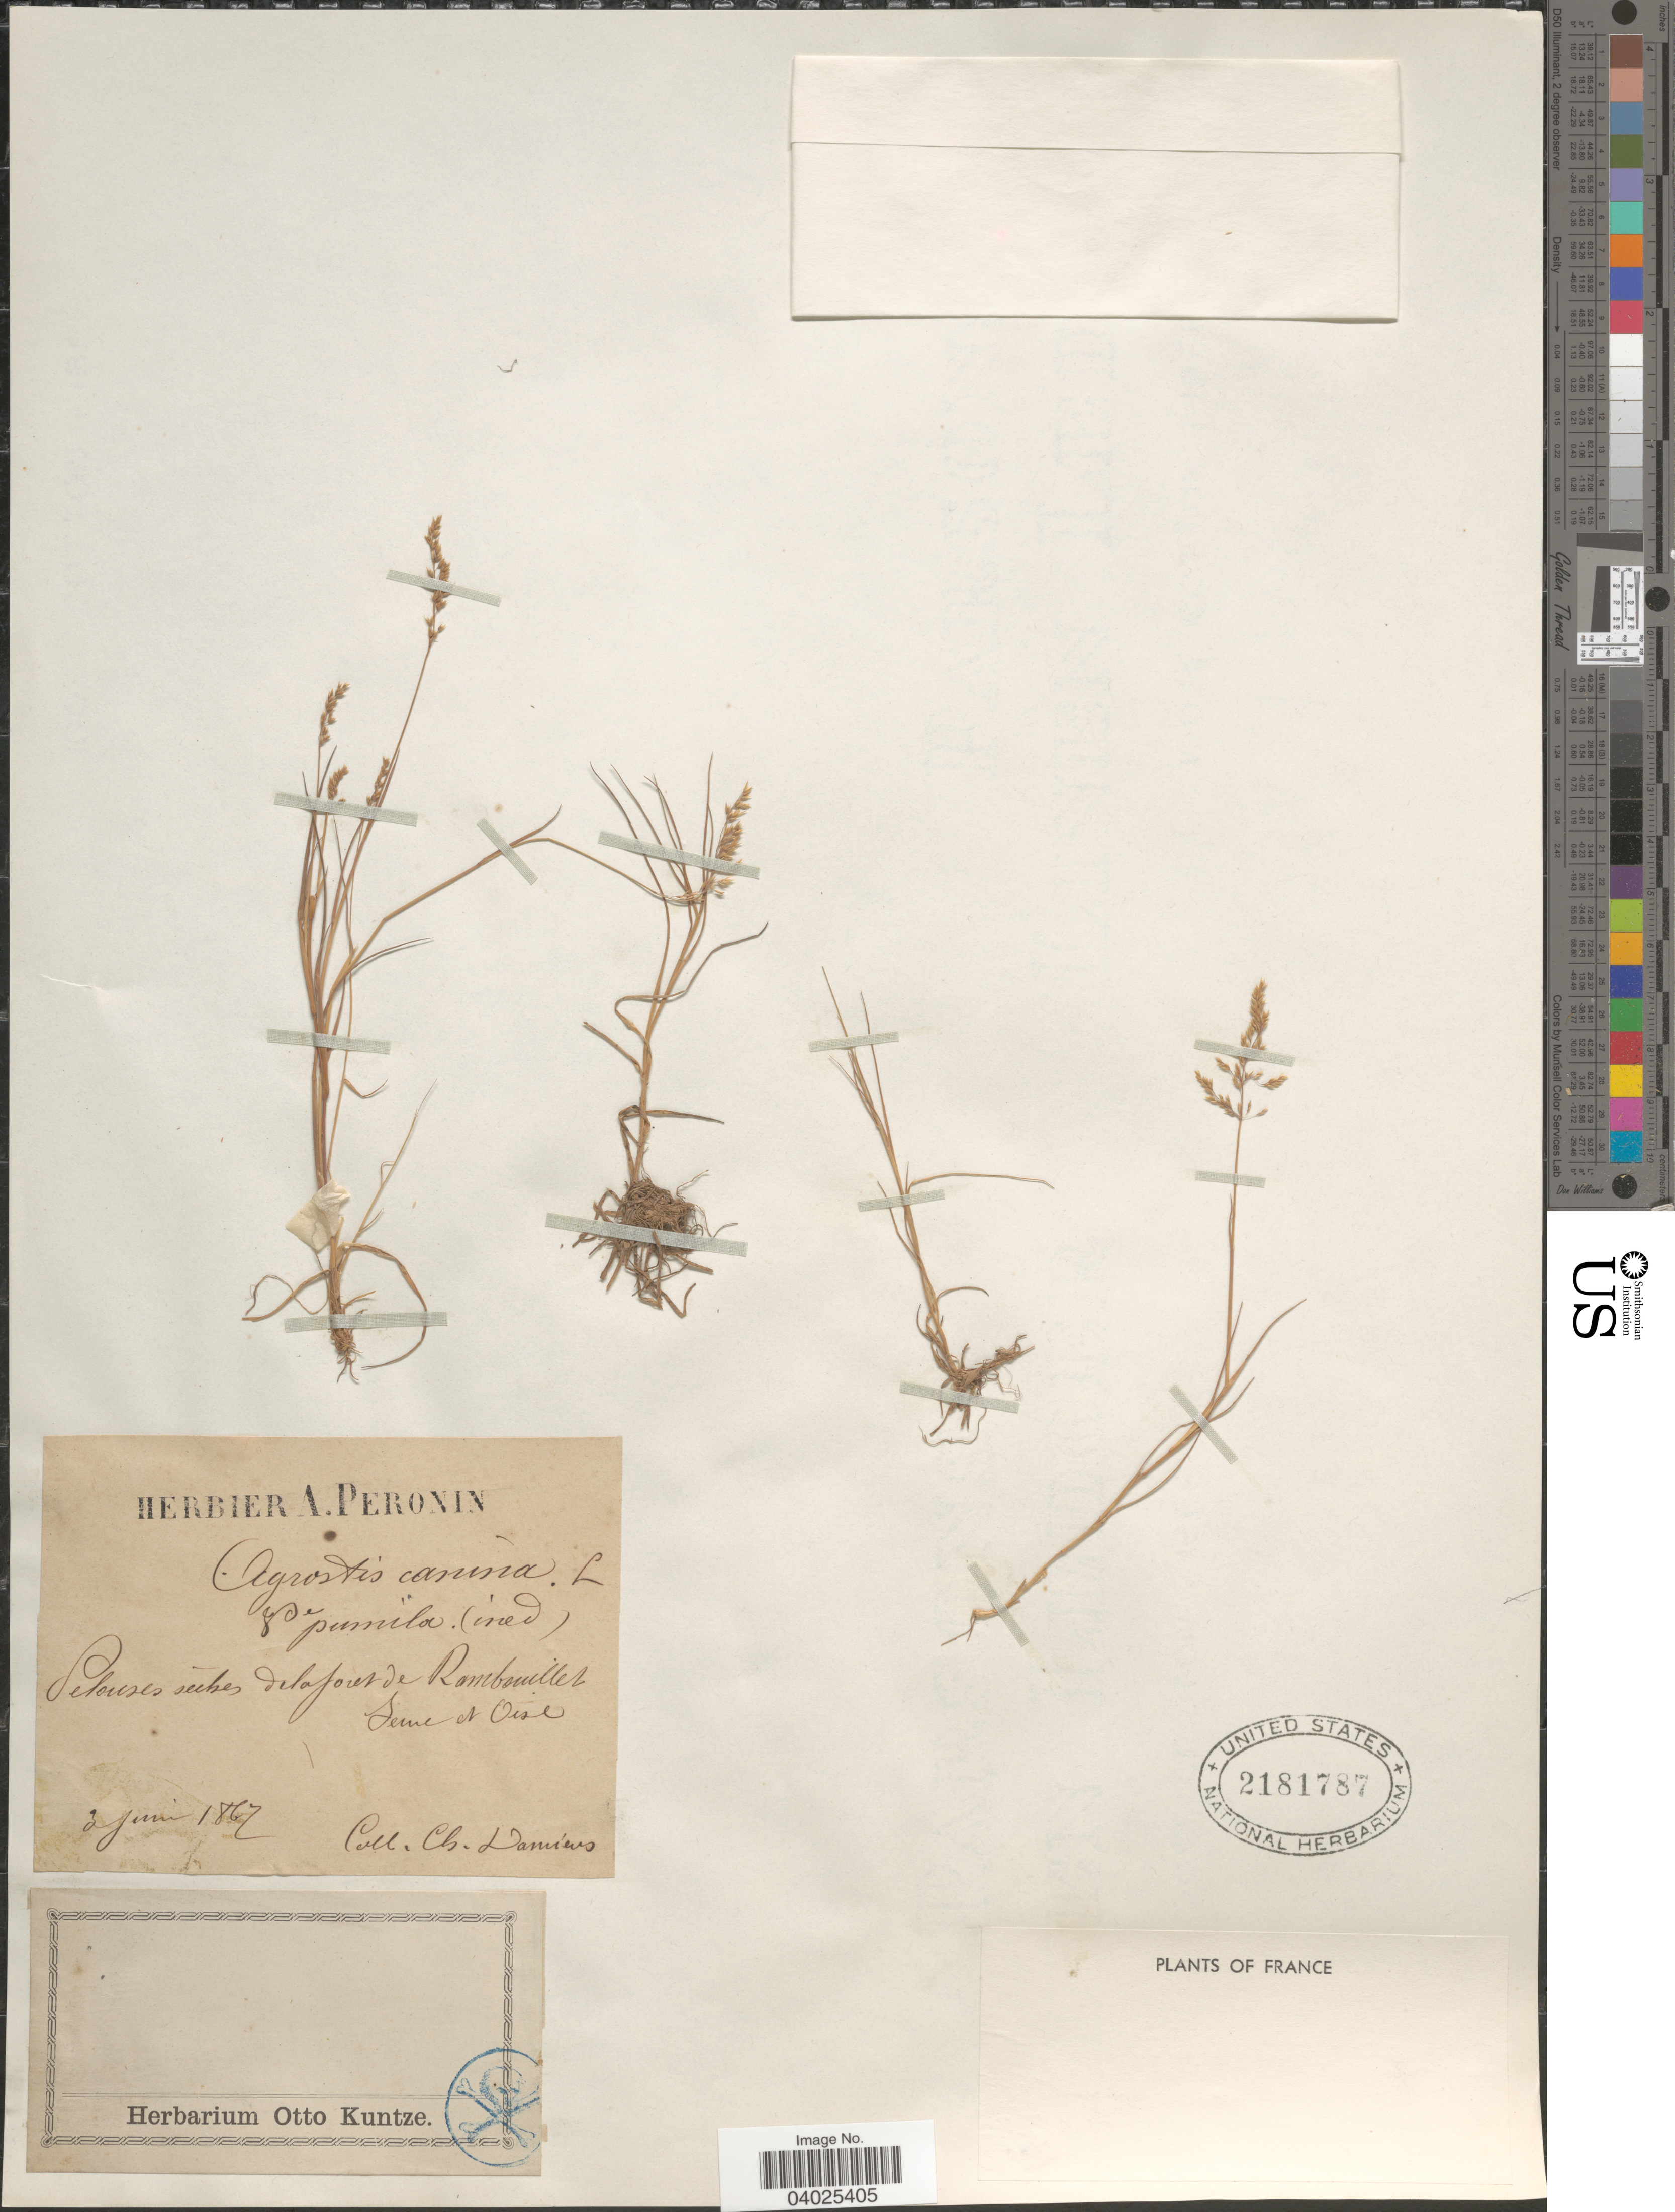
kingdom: Plantae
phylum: Tracheophyta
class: Liliopsida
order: Poales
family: Poaceae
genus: Agrostis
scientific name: Agrostis canina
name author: L.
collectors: C. Damiens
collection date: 1867-06-03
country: France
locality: Pelouses seches dela foret de Rambouillet. Seine et Oise.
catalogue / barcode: US 2181787